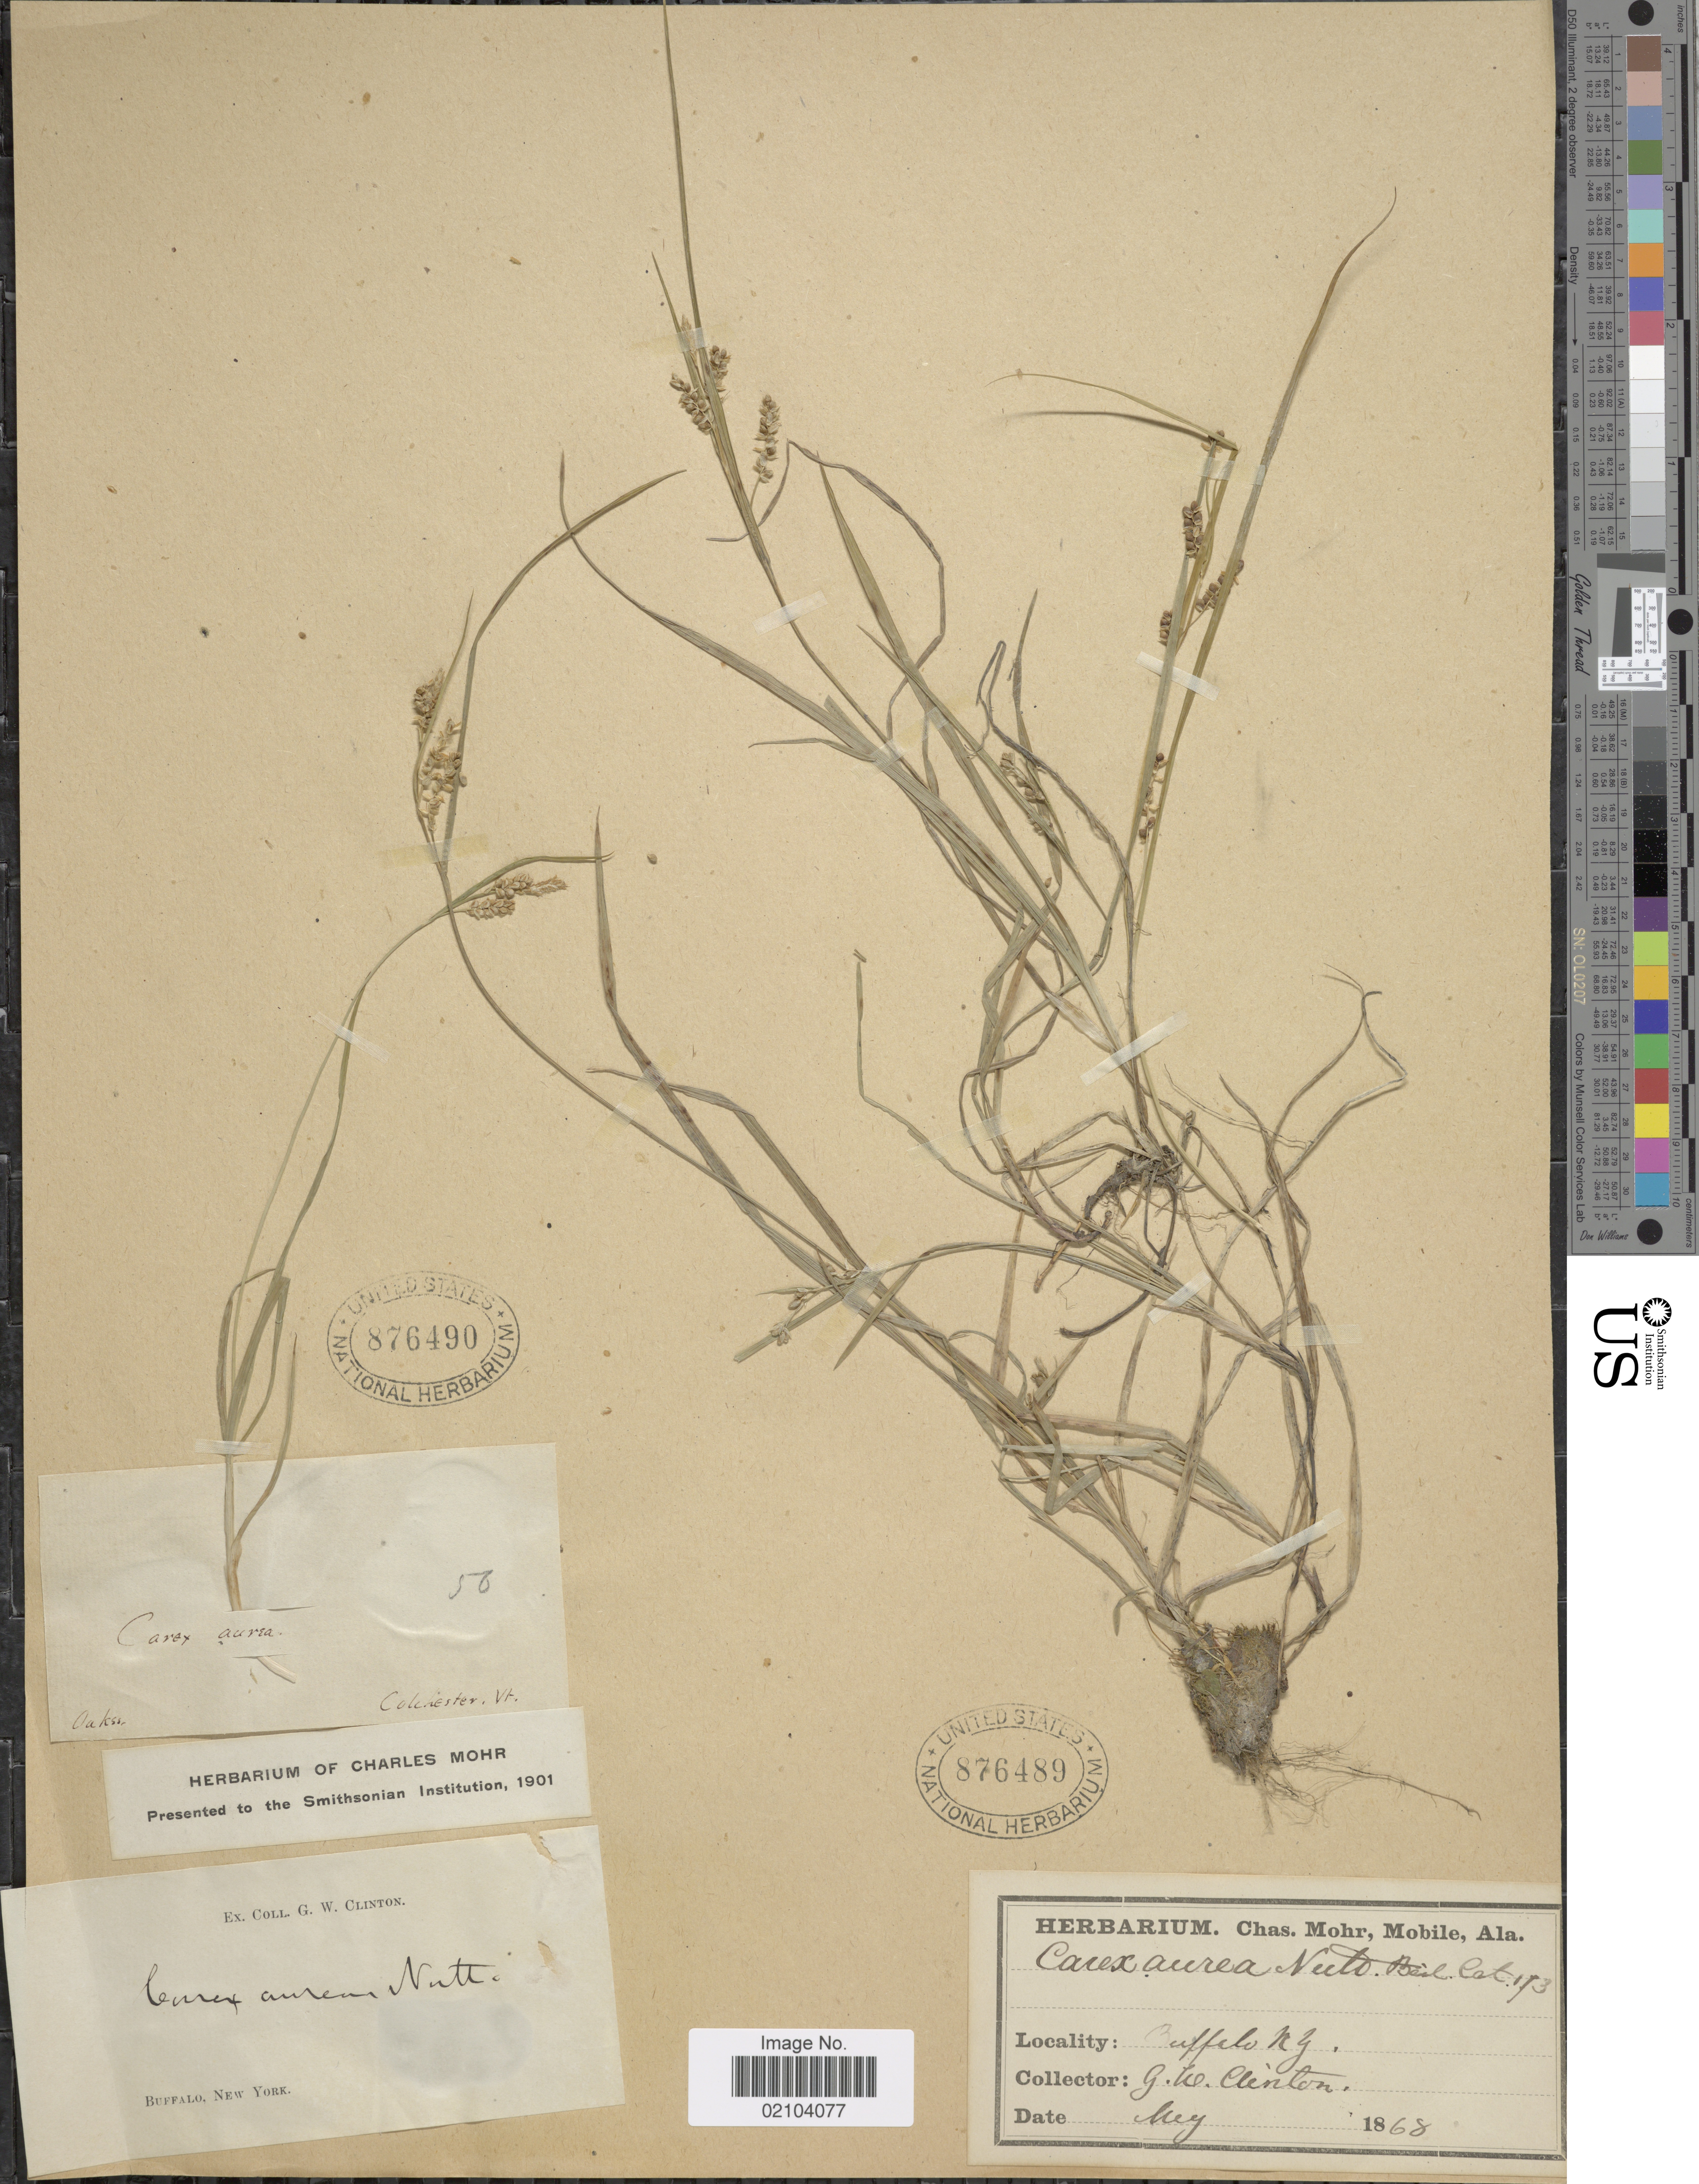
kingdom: Plantae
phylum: Tracheophyta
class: Liliopsida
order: Poales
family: Cyperaceae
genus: Carex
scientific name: Carex aurea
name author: Nutt.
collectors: G. W. Clinton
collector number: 173?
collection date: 1868-05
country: United States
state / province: New York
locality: Buffalo N.Y.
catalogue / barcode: US 876489-2